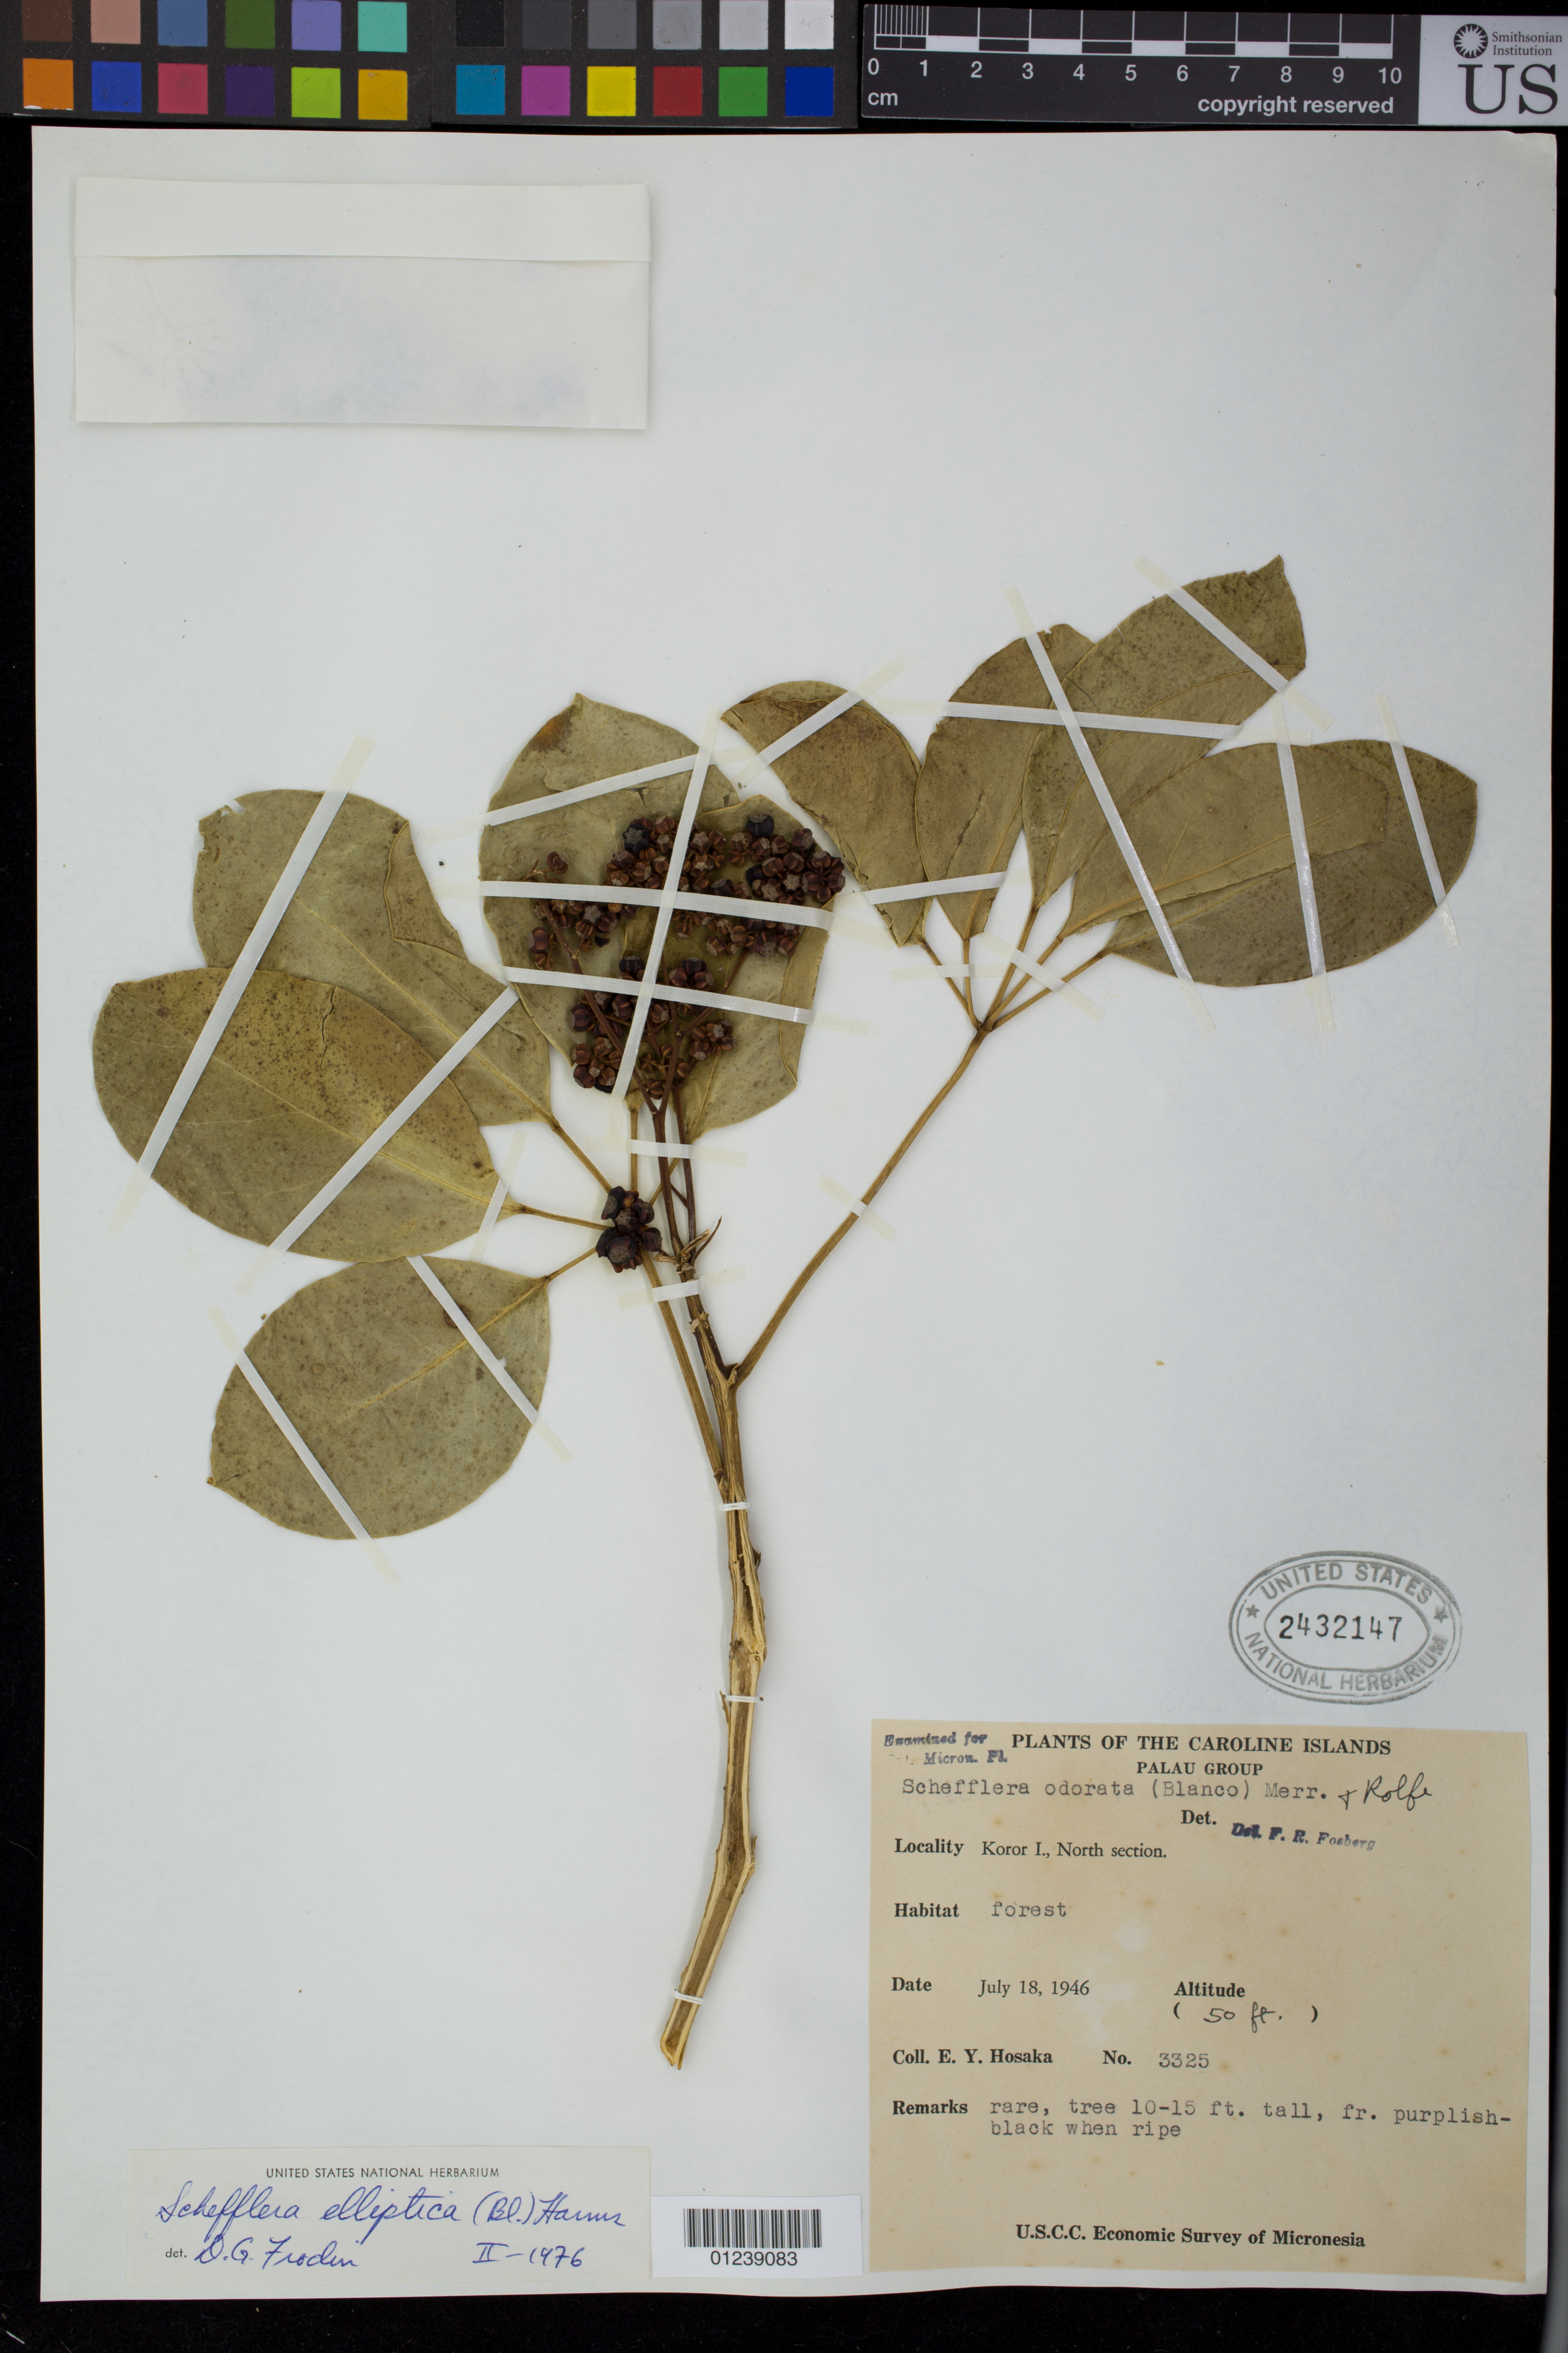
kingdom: Plantae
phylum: Tracheophyta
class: Magnoliopsida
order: Apiales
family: Araliaceae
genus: Heptapleurum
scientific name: Heptapleurum ellipticum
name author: (Blume) Seem.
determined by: Wagner, W. L., (BOT), Smithsonian Institution - National Museum of Natural History (UNITED STATES)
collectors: E. Y. Hosaka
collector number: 3325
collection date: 1946-07-18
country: Palau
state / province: Koror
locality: Caroline Islands. North section.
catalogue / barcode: US 2432147